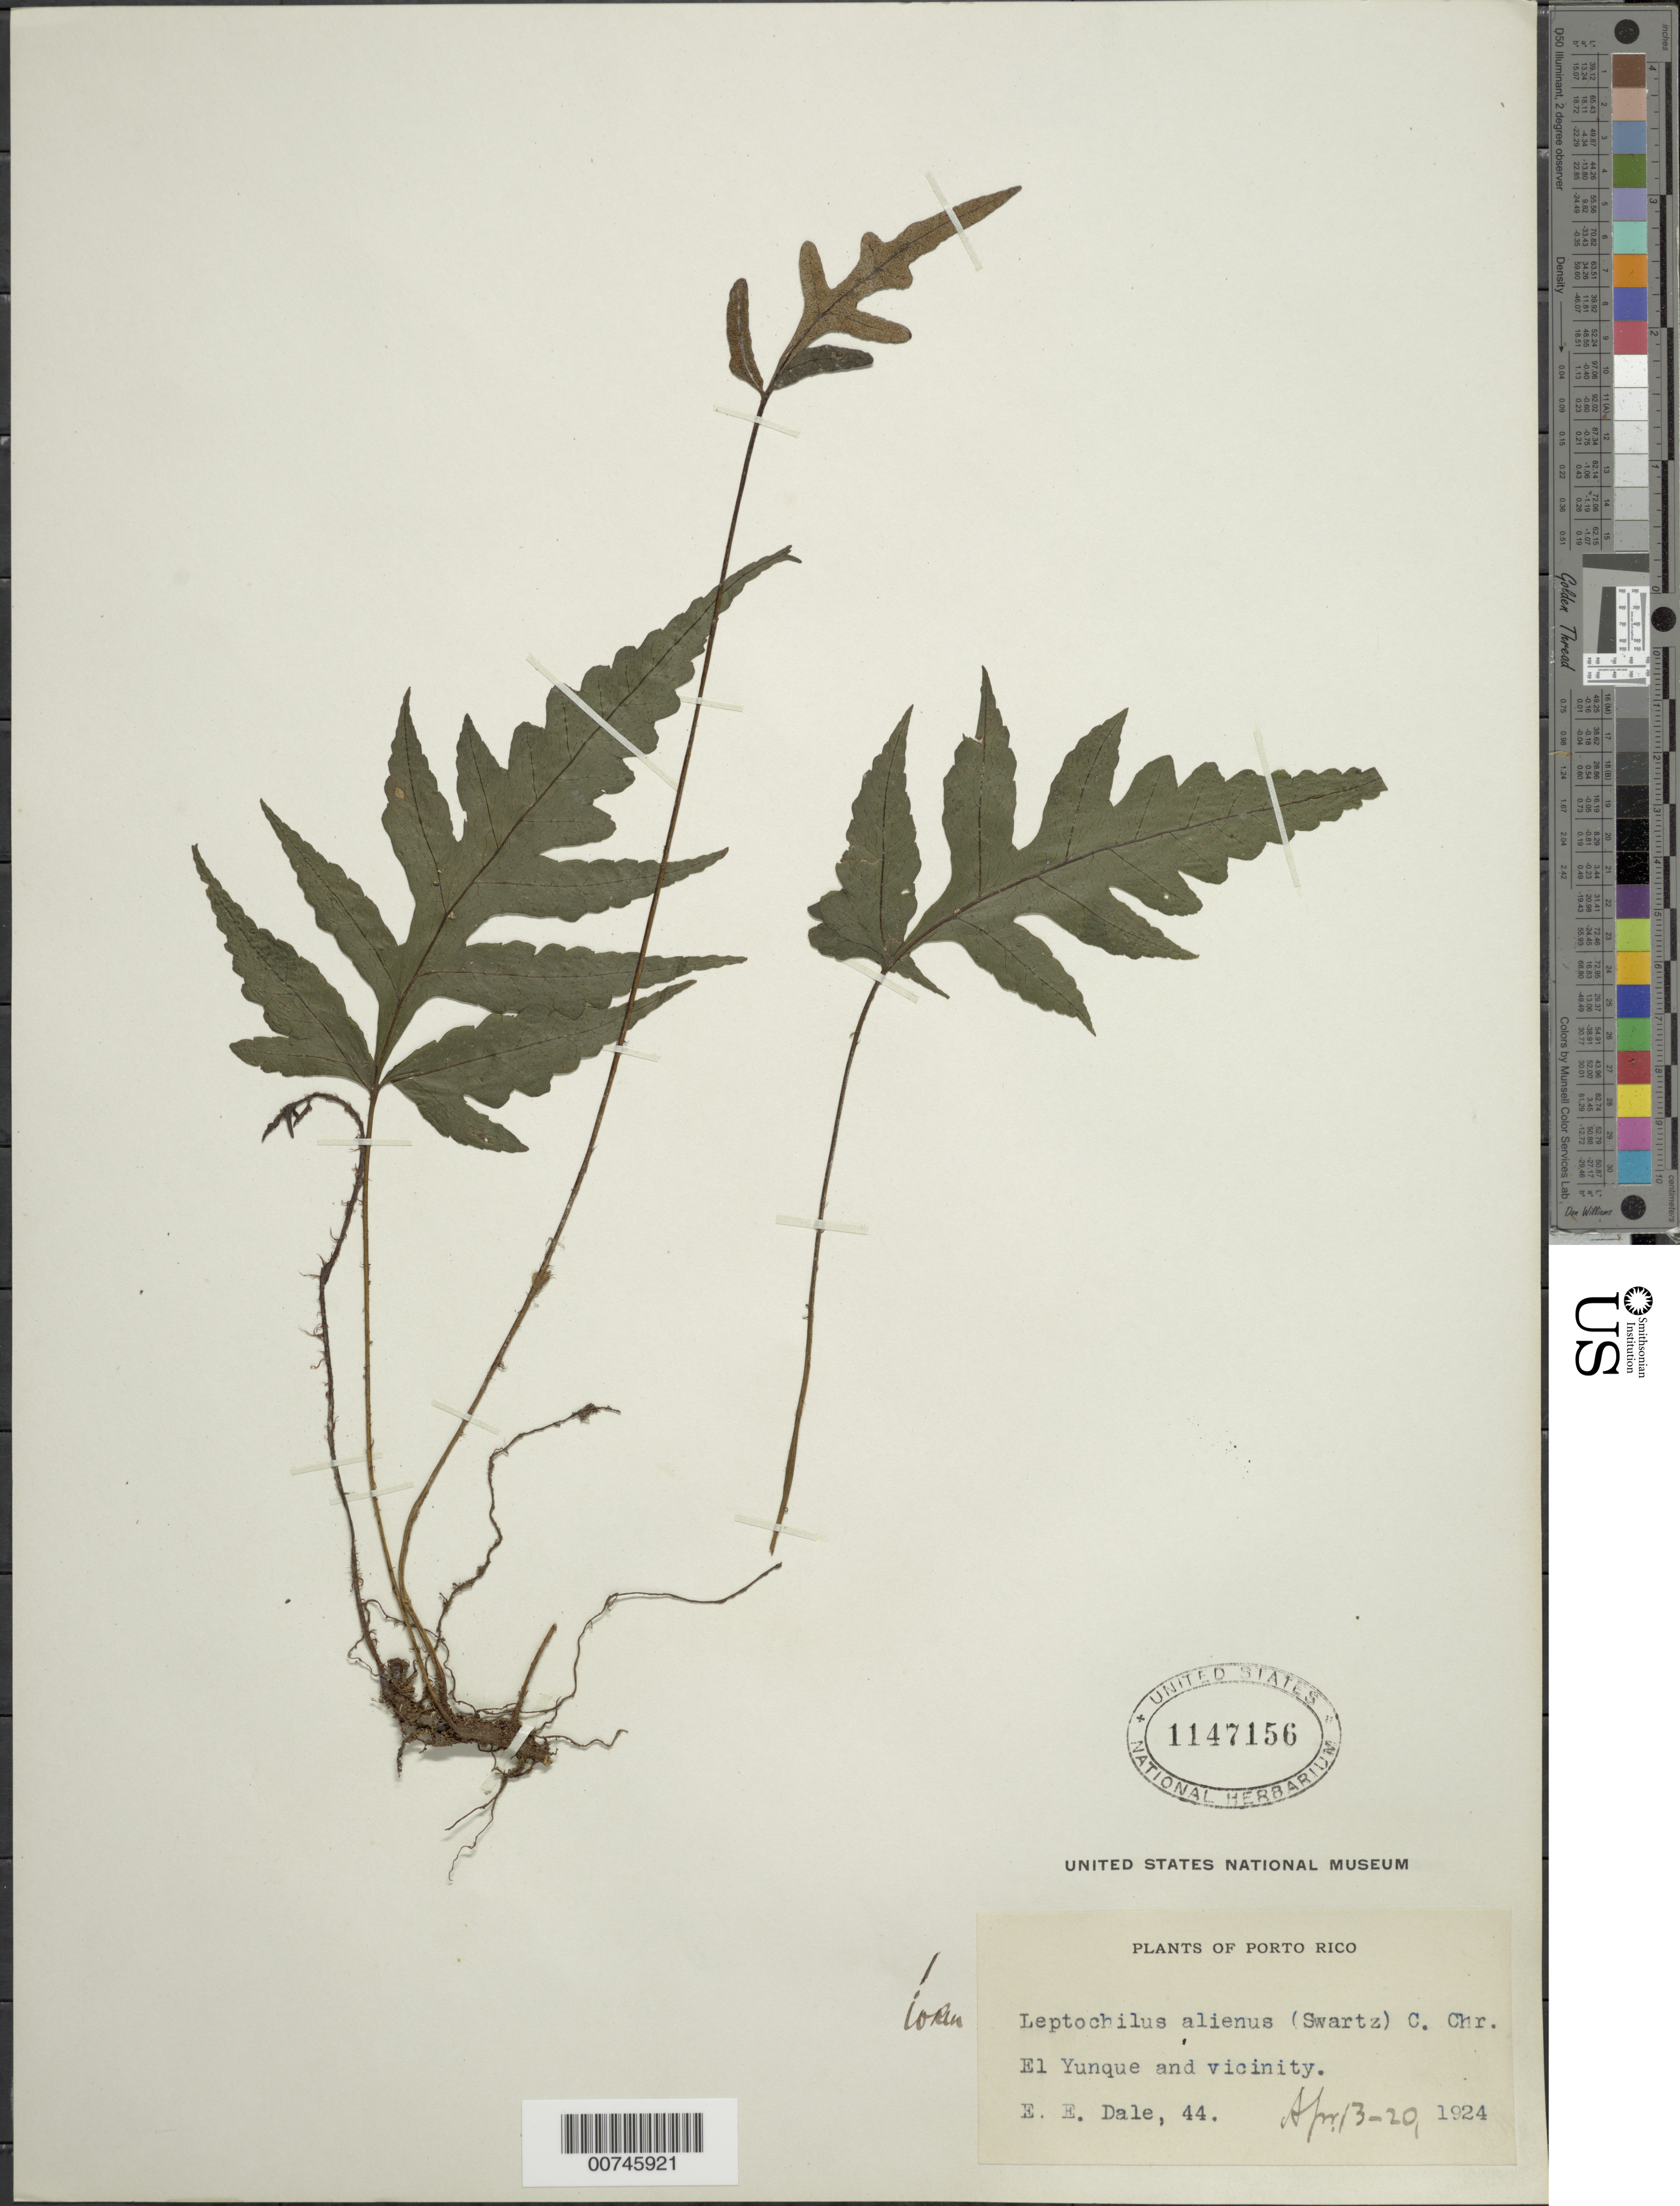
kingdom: Plantae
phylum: Tracheophyta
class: Polypodiopsida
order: Polypodiales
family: Dryopteridaceae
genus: Bolbitis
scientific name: Bolbitis aliena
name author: (Sw.) Alston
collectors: E. Dale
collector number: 44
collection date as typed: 13 Apr 1924 to 20 Apr 1924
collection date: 1924-04-13/1924-04-20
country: Puerto Rico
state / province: Río Grande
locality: El Yunque and vicinity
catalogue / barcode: US 1147156